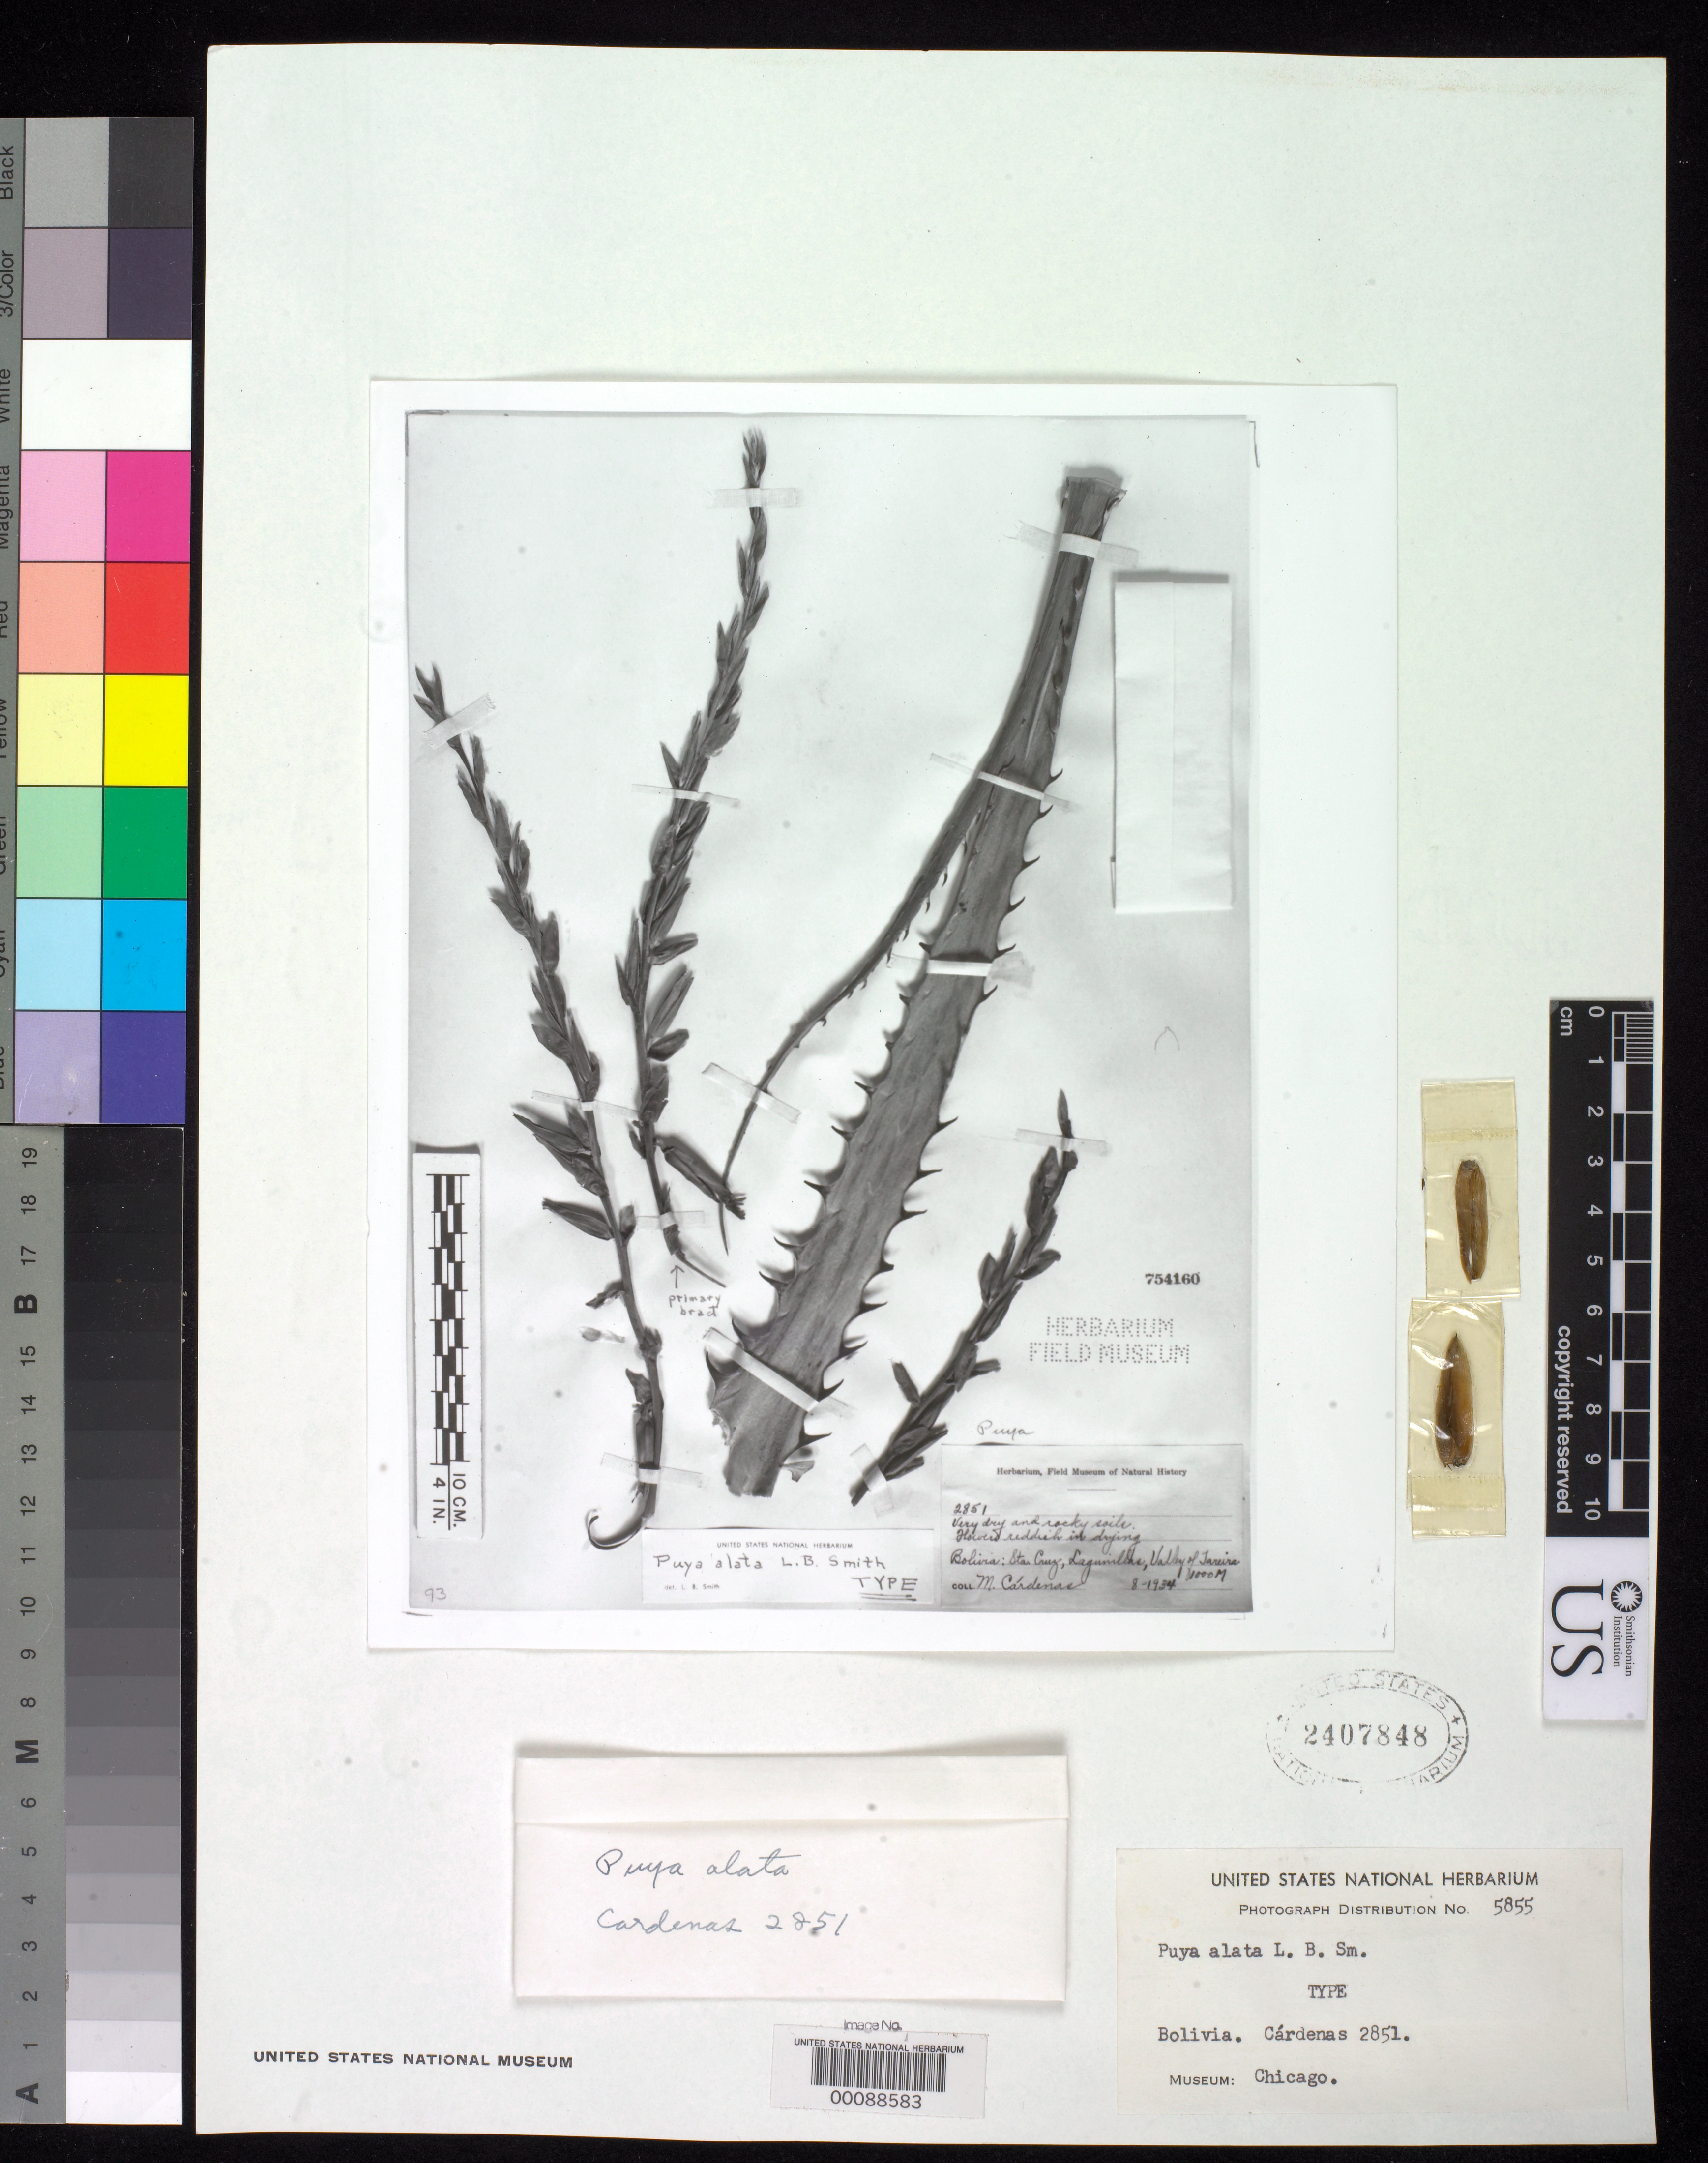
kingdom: Plantae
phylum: Tracheophyta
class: Liliopsida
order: Poales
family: Bromeliaceae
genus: Puya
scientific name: Puya alata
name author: L.B. Sm.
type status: Isotype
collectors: M. Cárdenas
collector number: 2851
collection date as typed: Aug 1934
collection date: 1934-08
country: Bolivia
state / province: Santa Cruz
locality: Lagunillas, Valley to Tareira.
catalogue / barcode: US 2407848